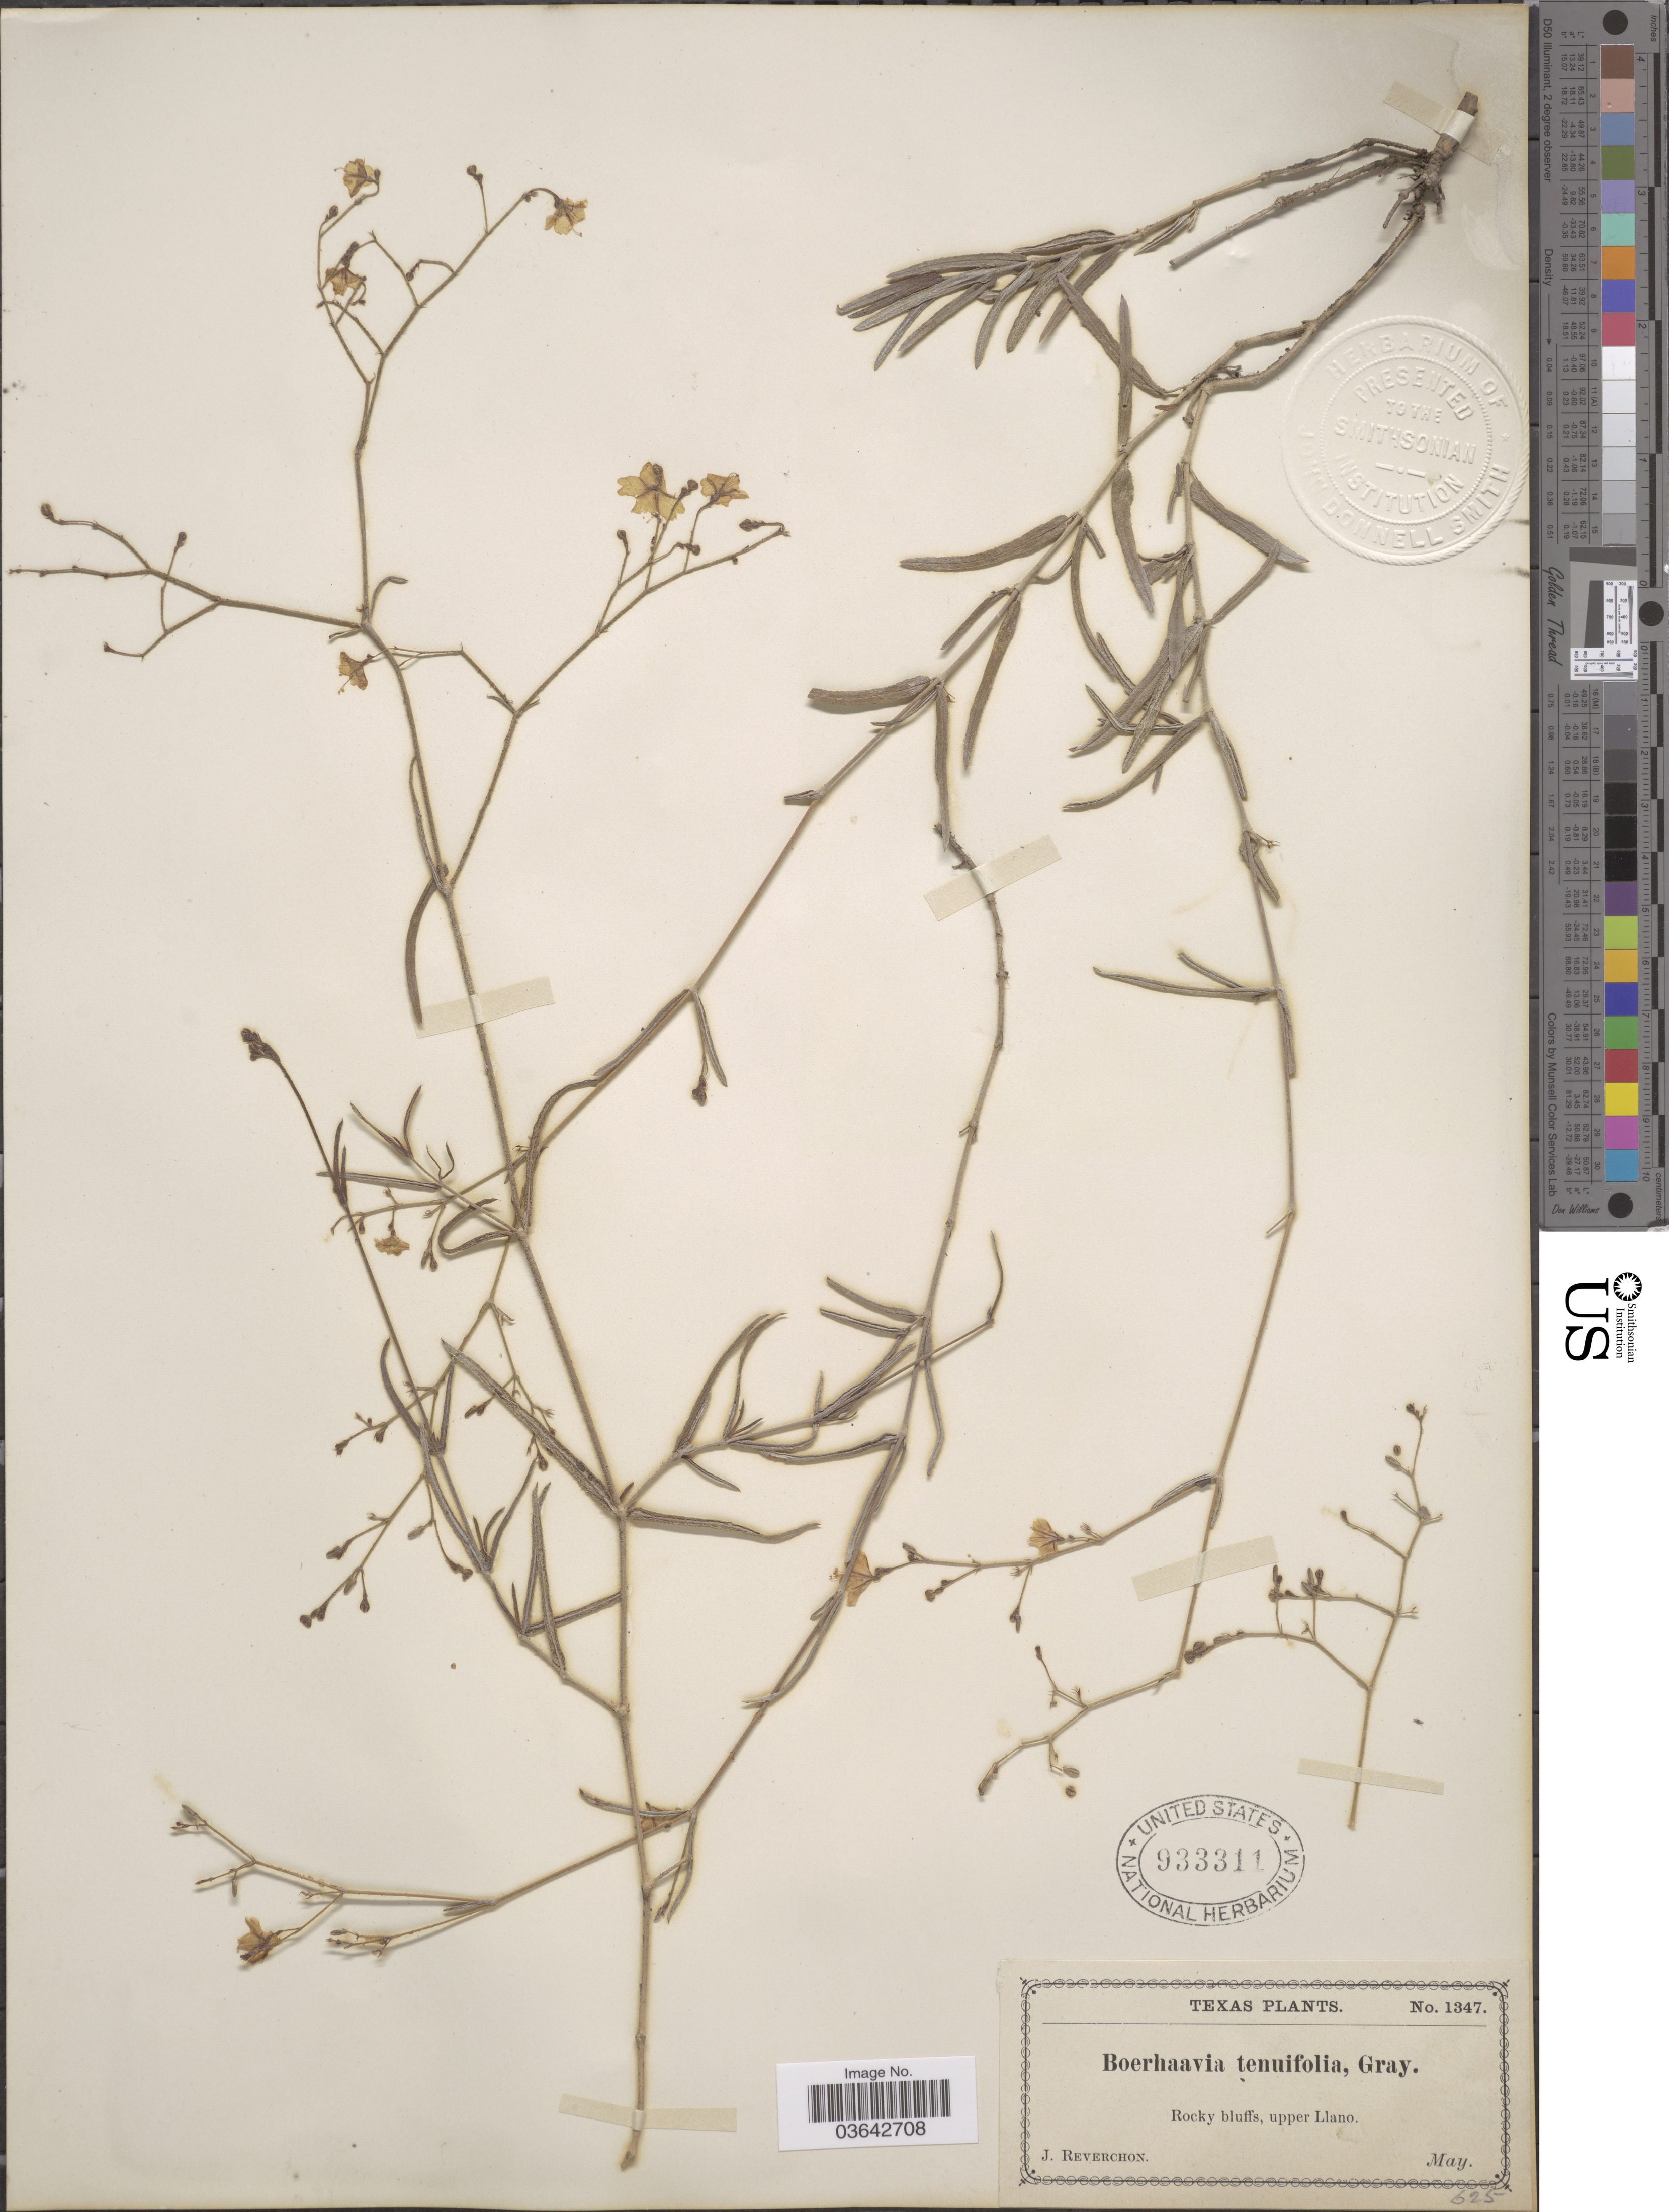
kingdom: Plantae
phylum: Tracheophyta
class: Magnoliopsida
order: Caryophyllales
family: Nyctaginaceae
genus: Boerhavia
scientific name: Boerhavia linearifolia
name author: A. Gray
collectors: J. Reverchon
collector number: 1347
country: United States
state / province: Texas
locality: Rocky bluffs, upper Llano.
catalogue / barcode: US 933311